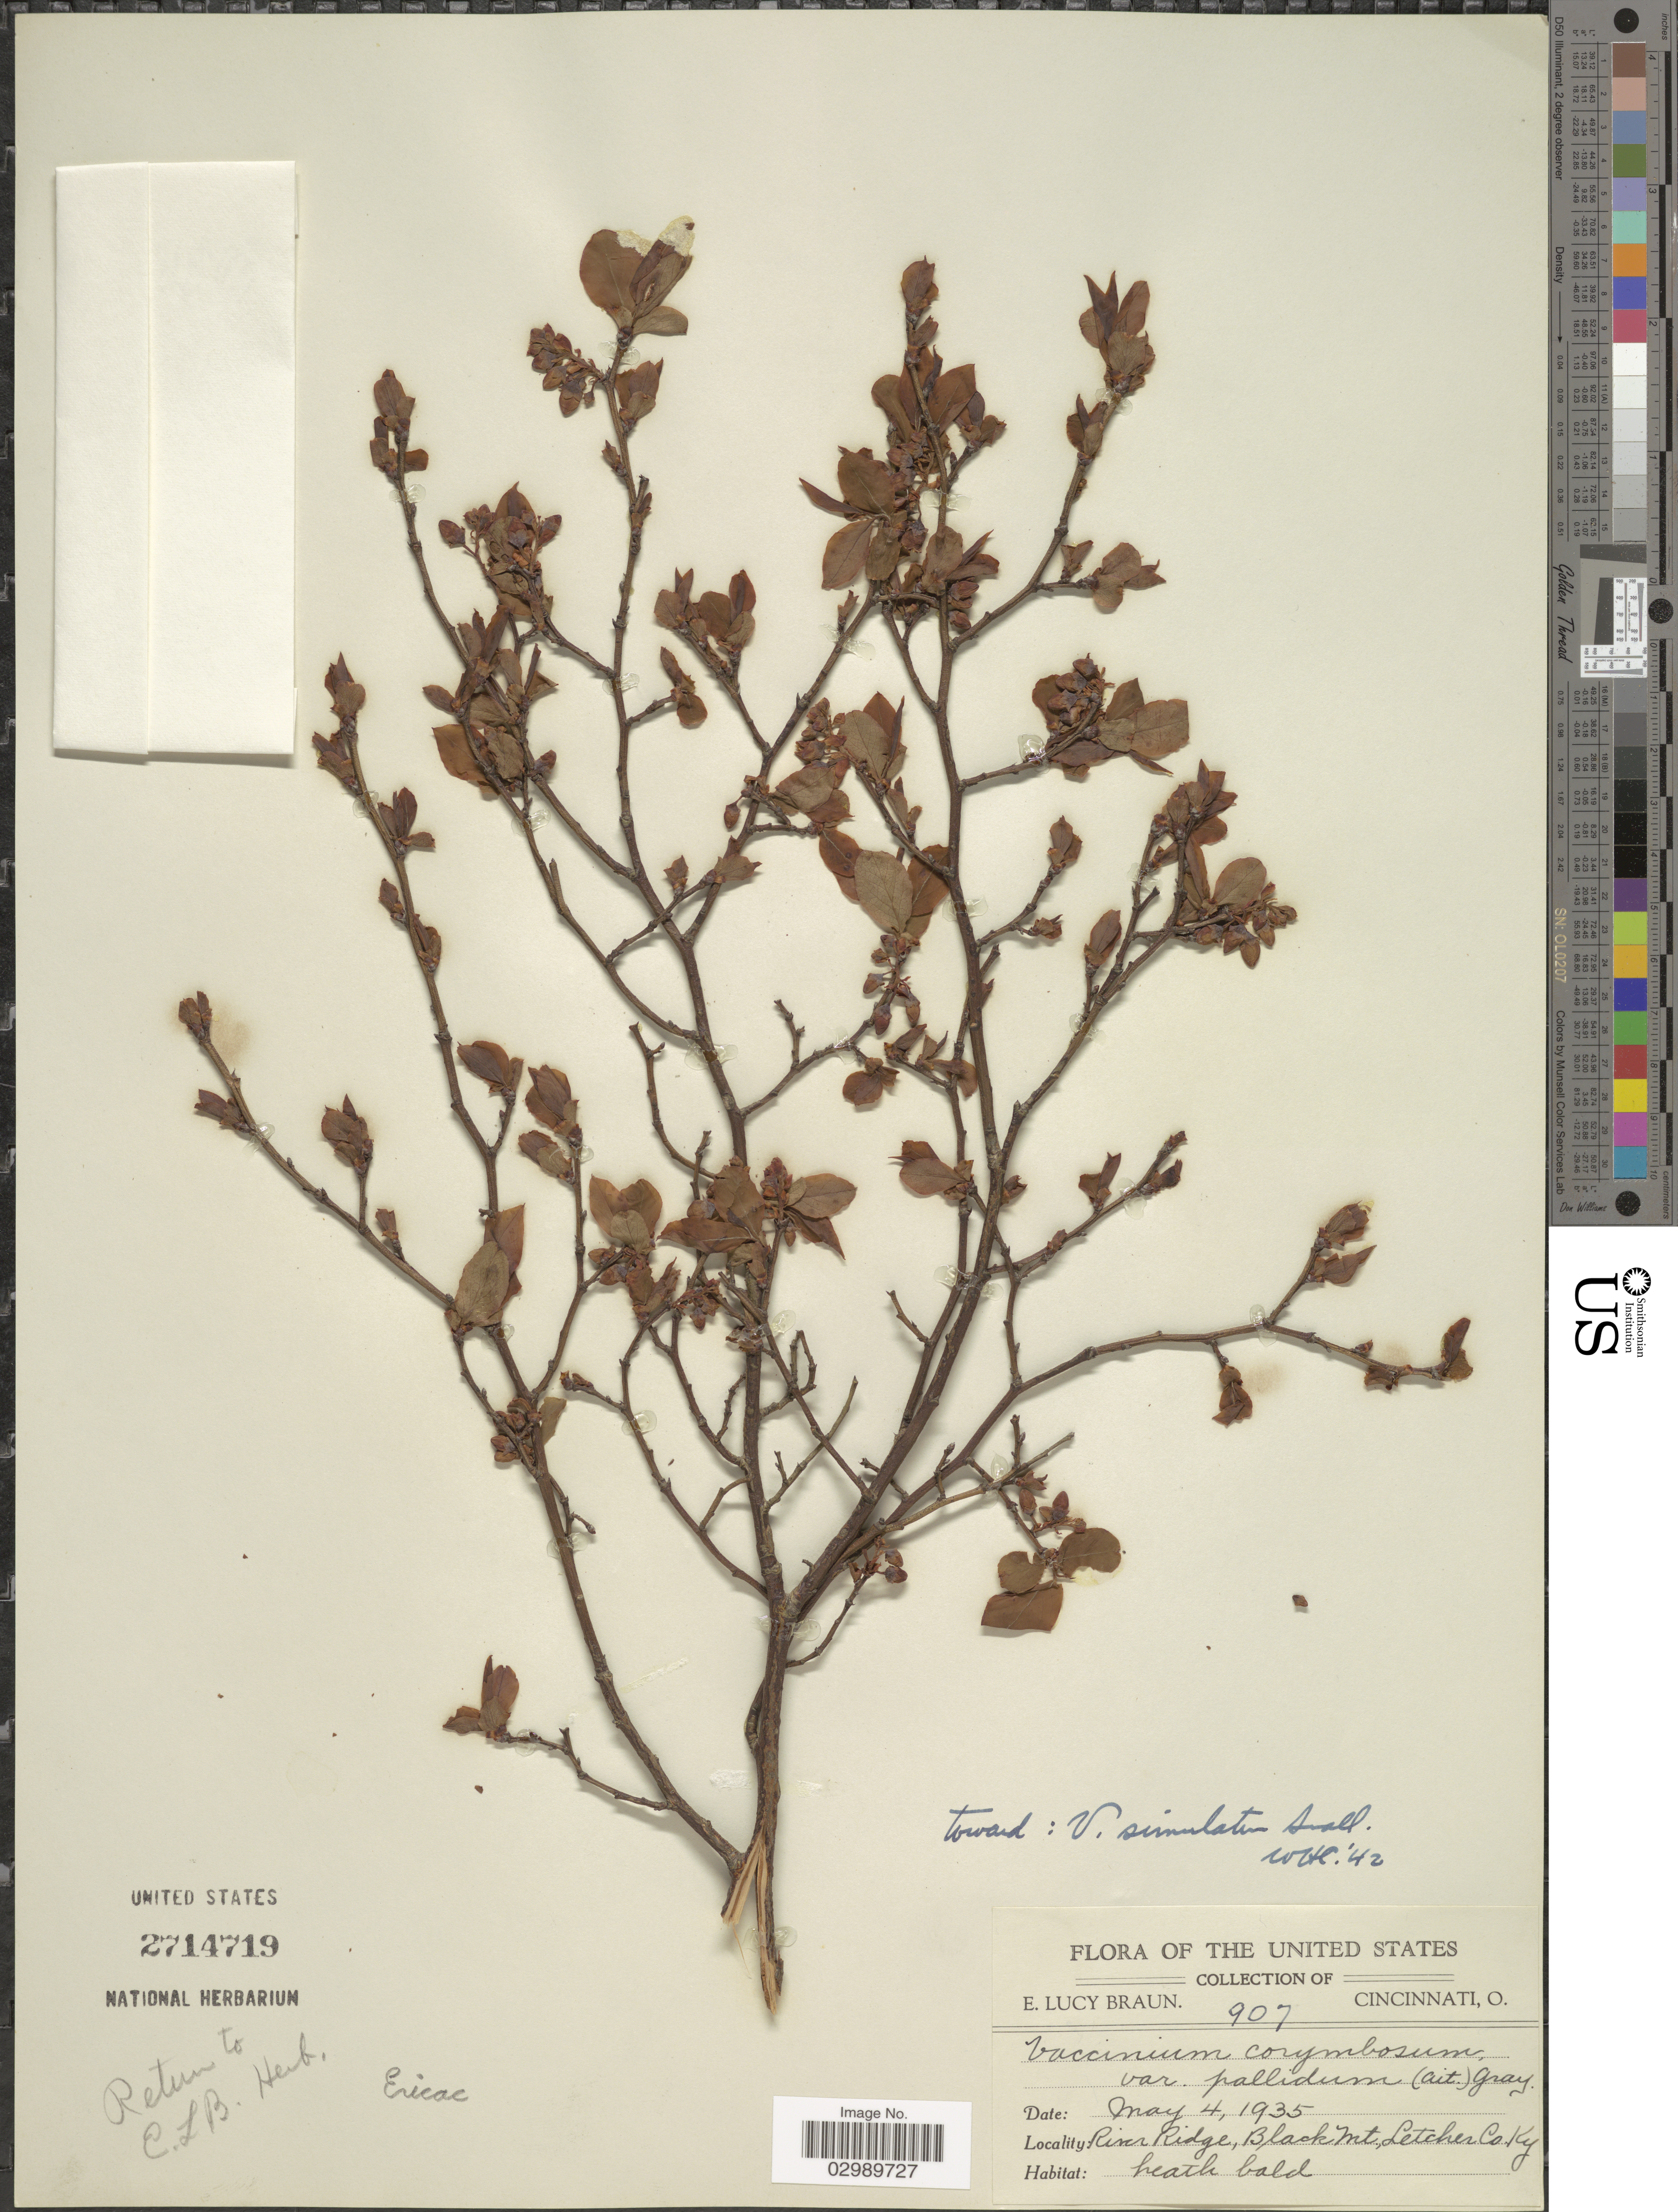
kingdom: Plantae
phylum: Tracheophyta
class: Magnoliopsida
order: Ericales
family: Ericaceae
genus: Vaccinium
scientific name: Vaccinium simulatum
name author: Small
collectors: E. L. Braun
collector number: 907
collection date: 1935-05-04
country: United States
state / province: Kentucky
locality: River Ridge, Black Mt., Letcher Co. Ky.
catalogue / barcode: US 2714719